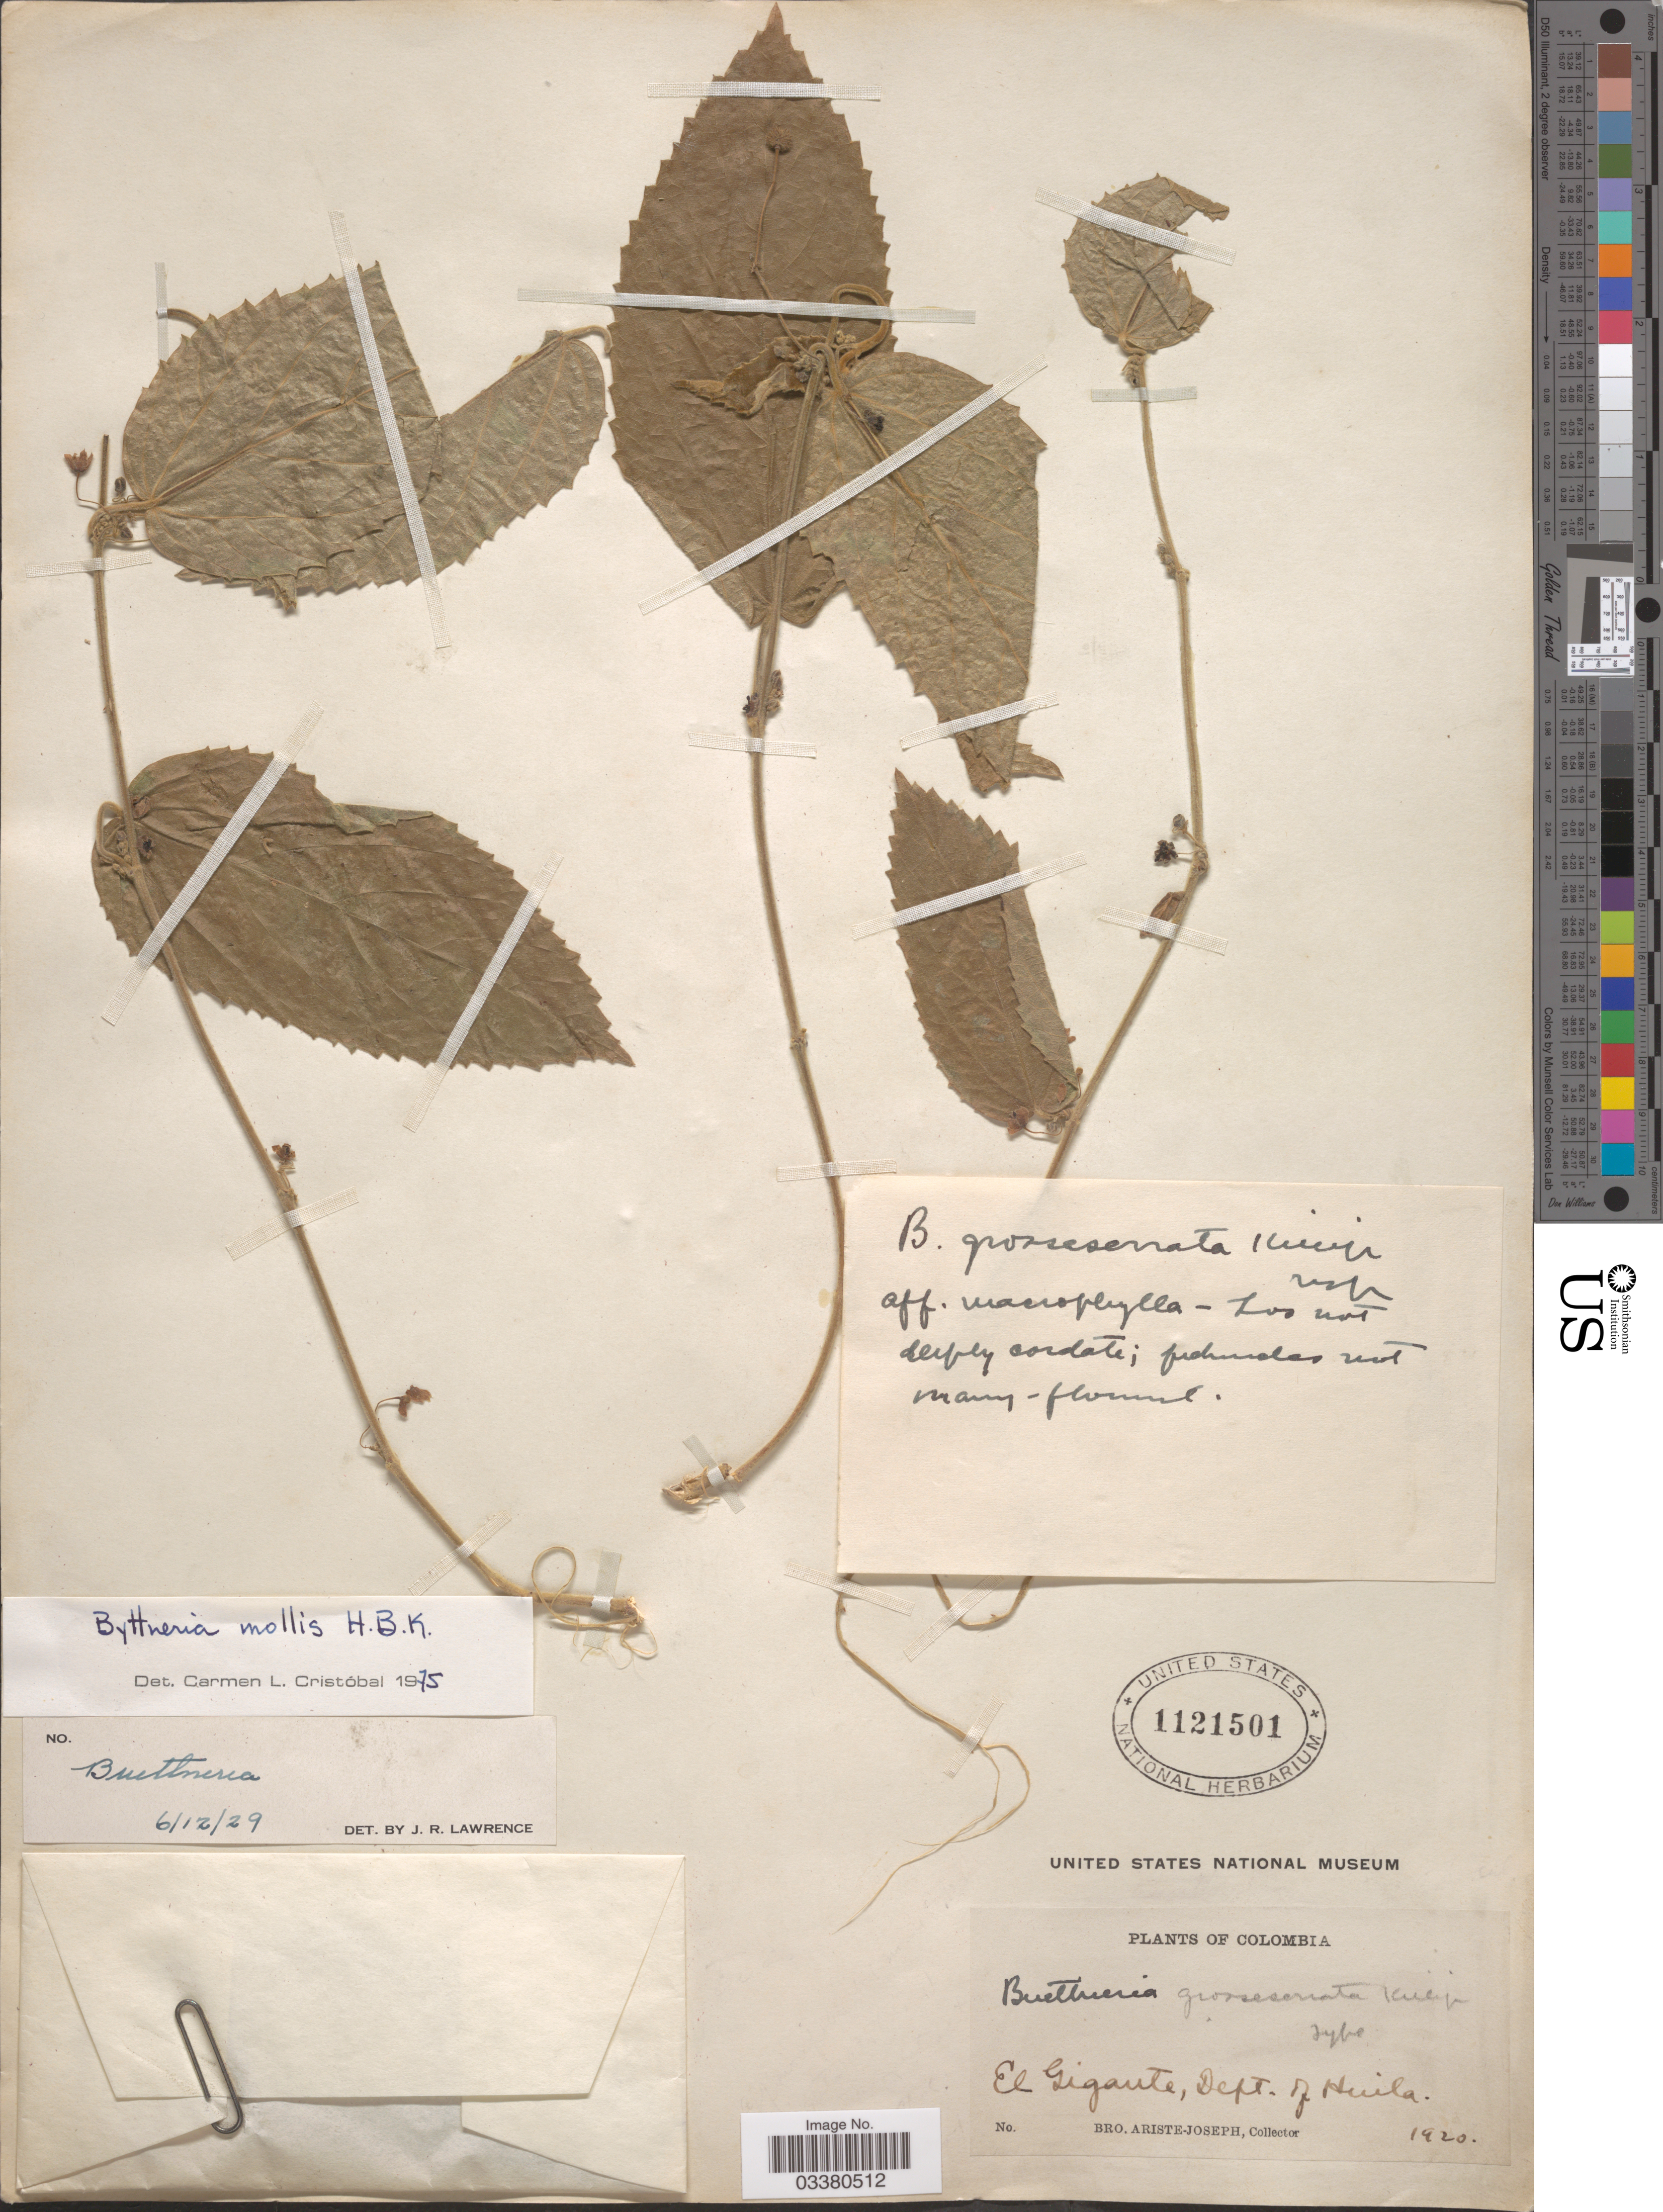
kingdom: Plantae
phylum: Tracheophyta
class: Magnoliopsida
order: Malvales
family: Malvaceae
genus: Byttneria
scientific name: Byttneria mollis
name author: Kunth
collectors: Bro. Ariste-Joseph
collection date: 1920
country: Colombia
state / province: Huila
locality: El Gigante, Dept. of Huila.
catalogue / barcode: US 1121501